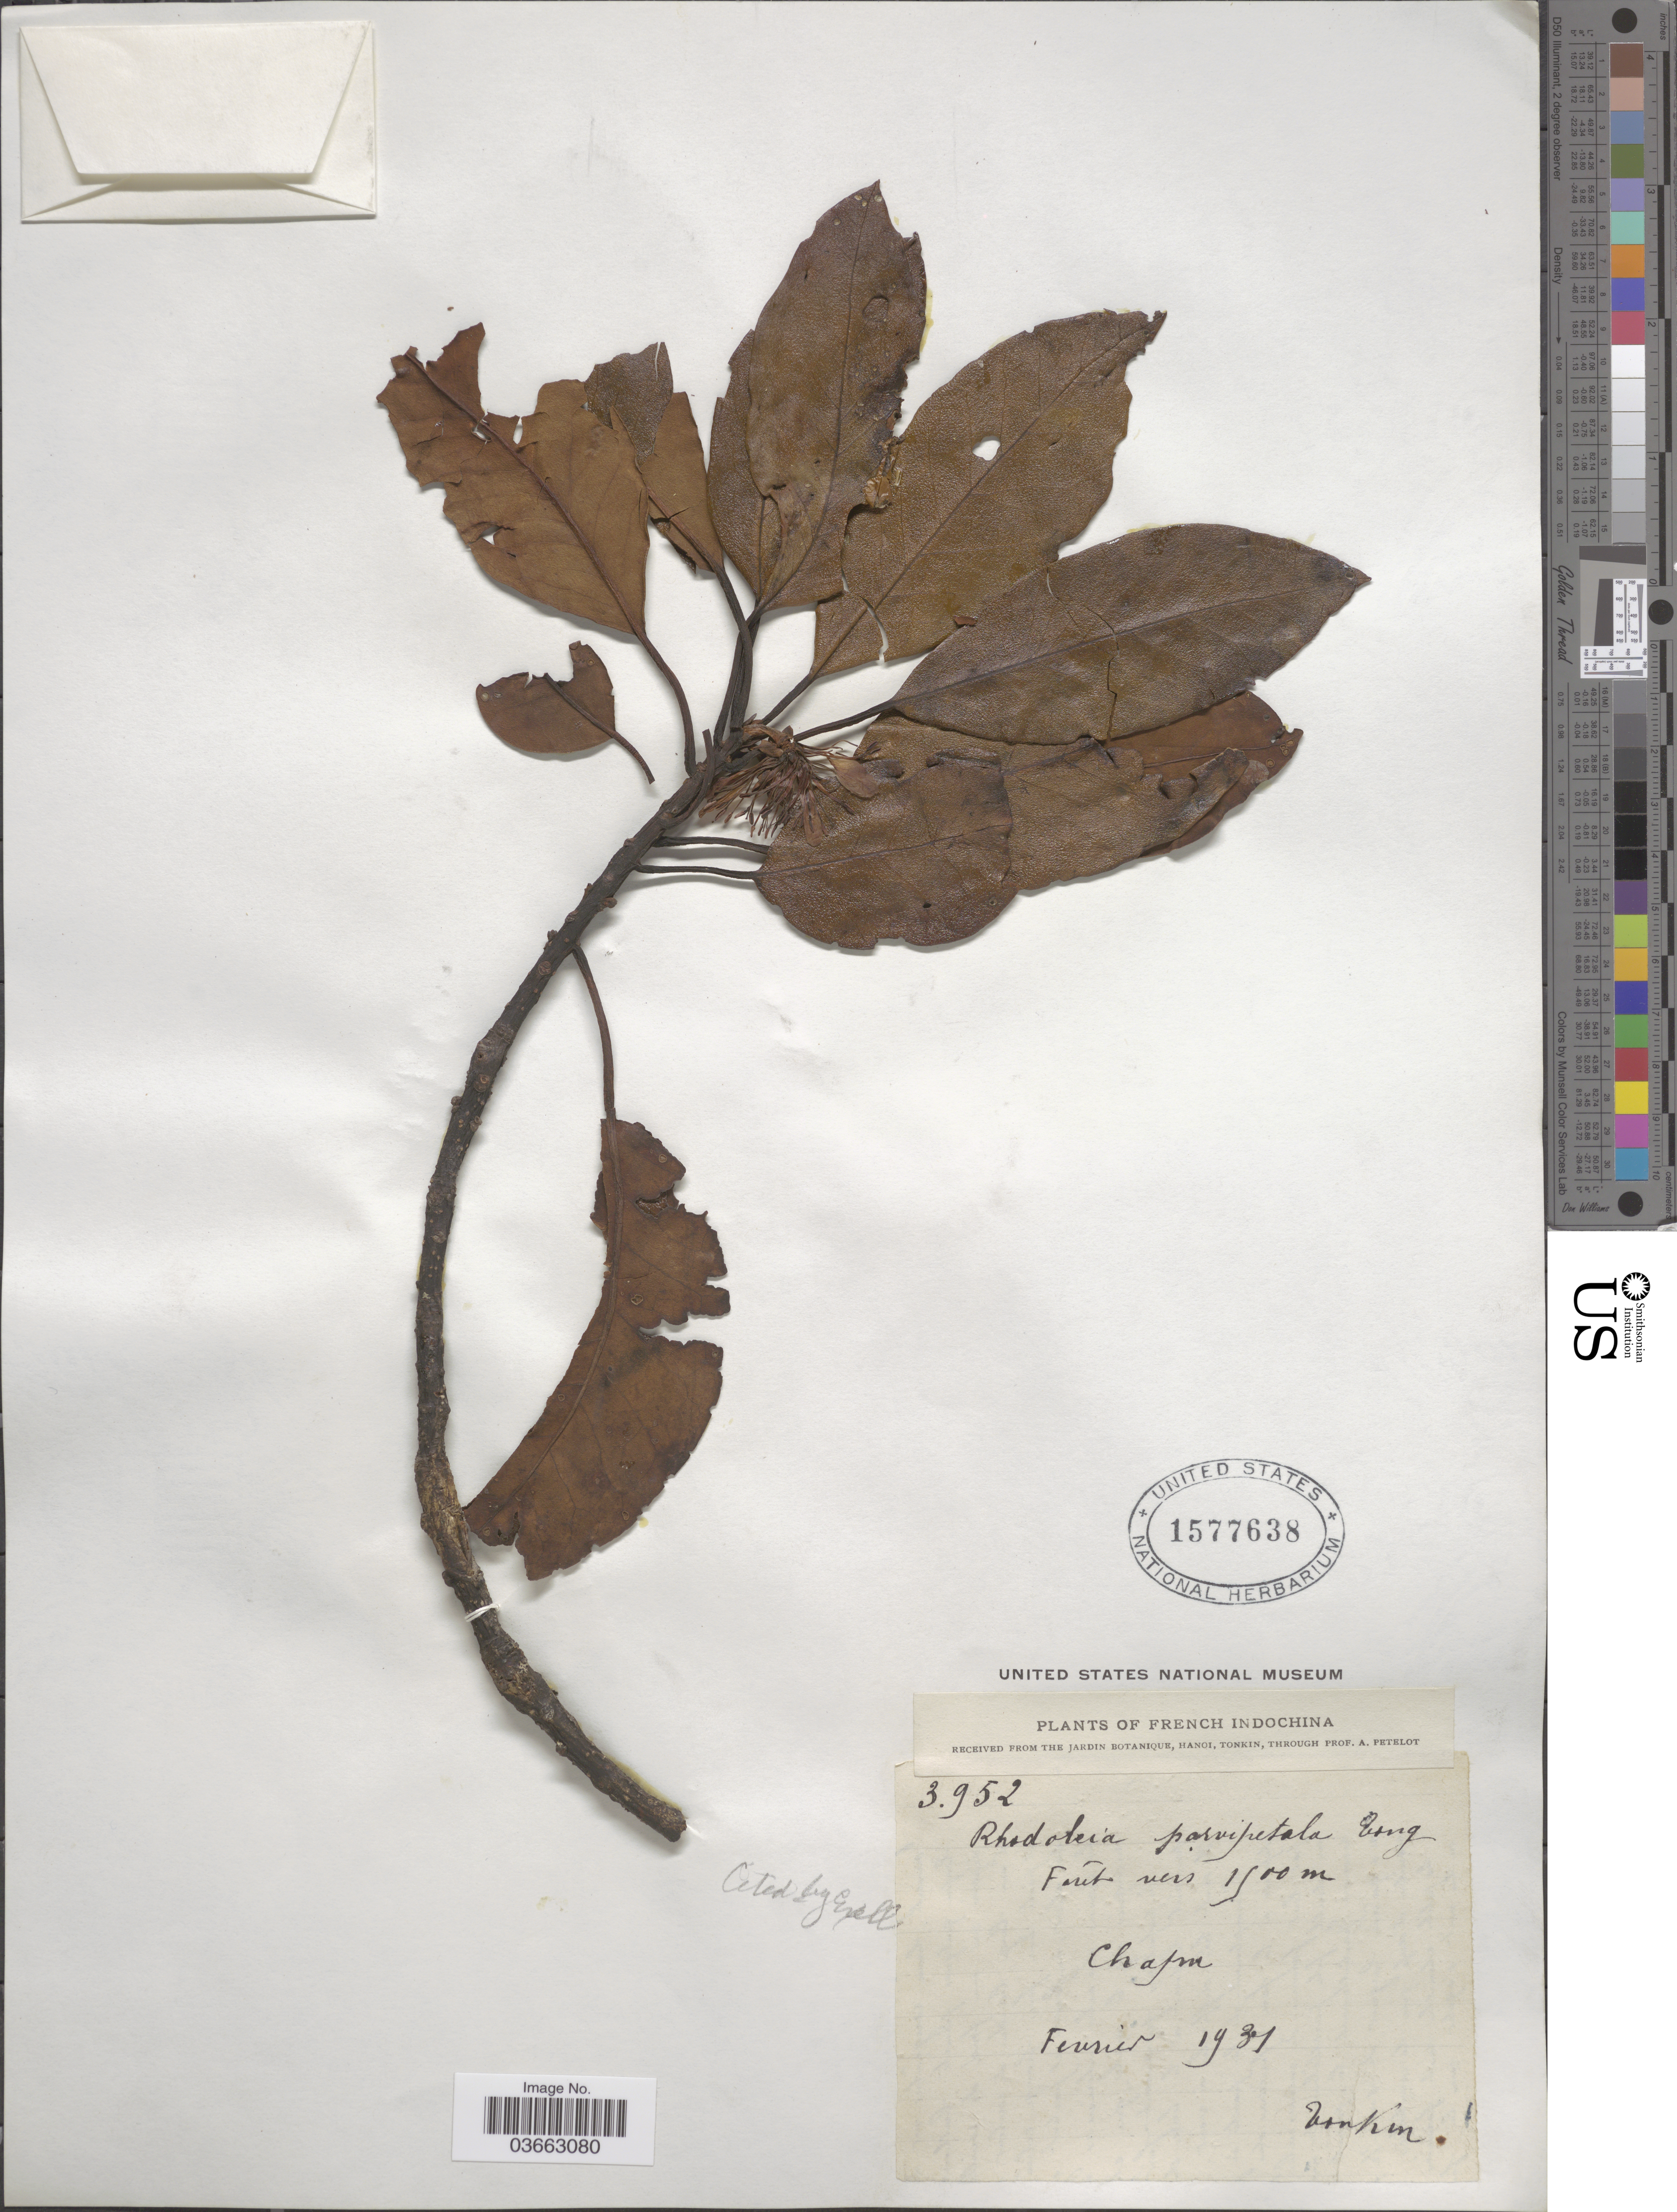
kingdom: Plantae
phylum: Tracheophyta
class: Magnoliopsida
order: Saxifragales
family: Hamamelidaceae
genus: Rhodoleia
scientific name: Rhodoleia parvipetala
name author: Tong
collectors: A. Petelot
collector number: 3952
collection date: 1931-02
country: Vietnam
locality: French Indochina. Chapa.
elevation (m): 1500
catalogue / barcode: US 1577638